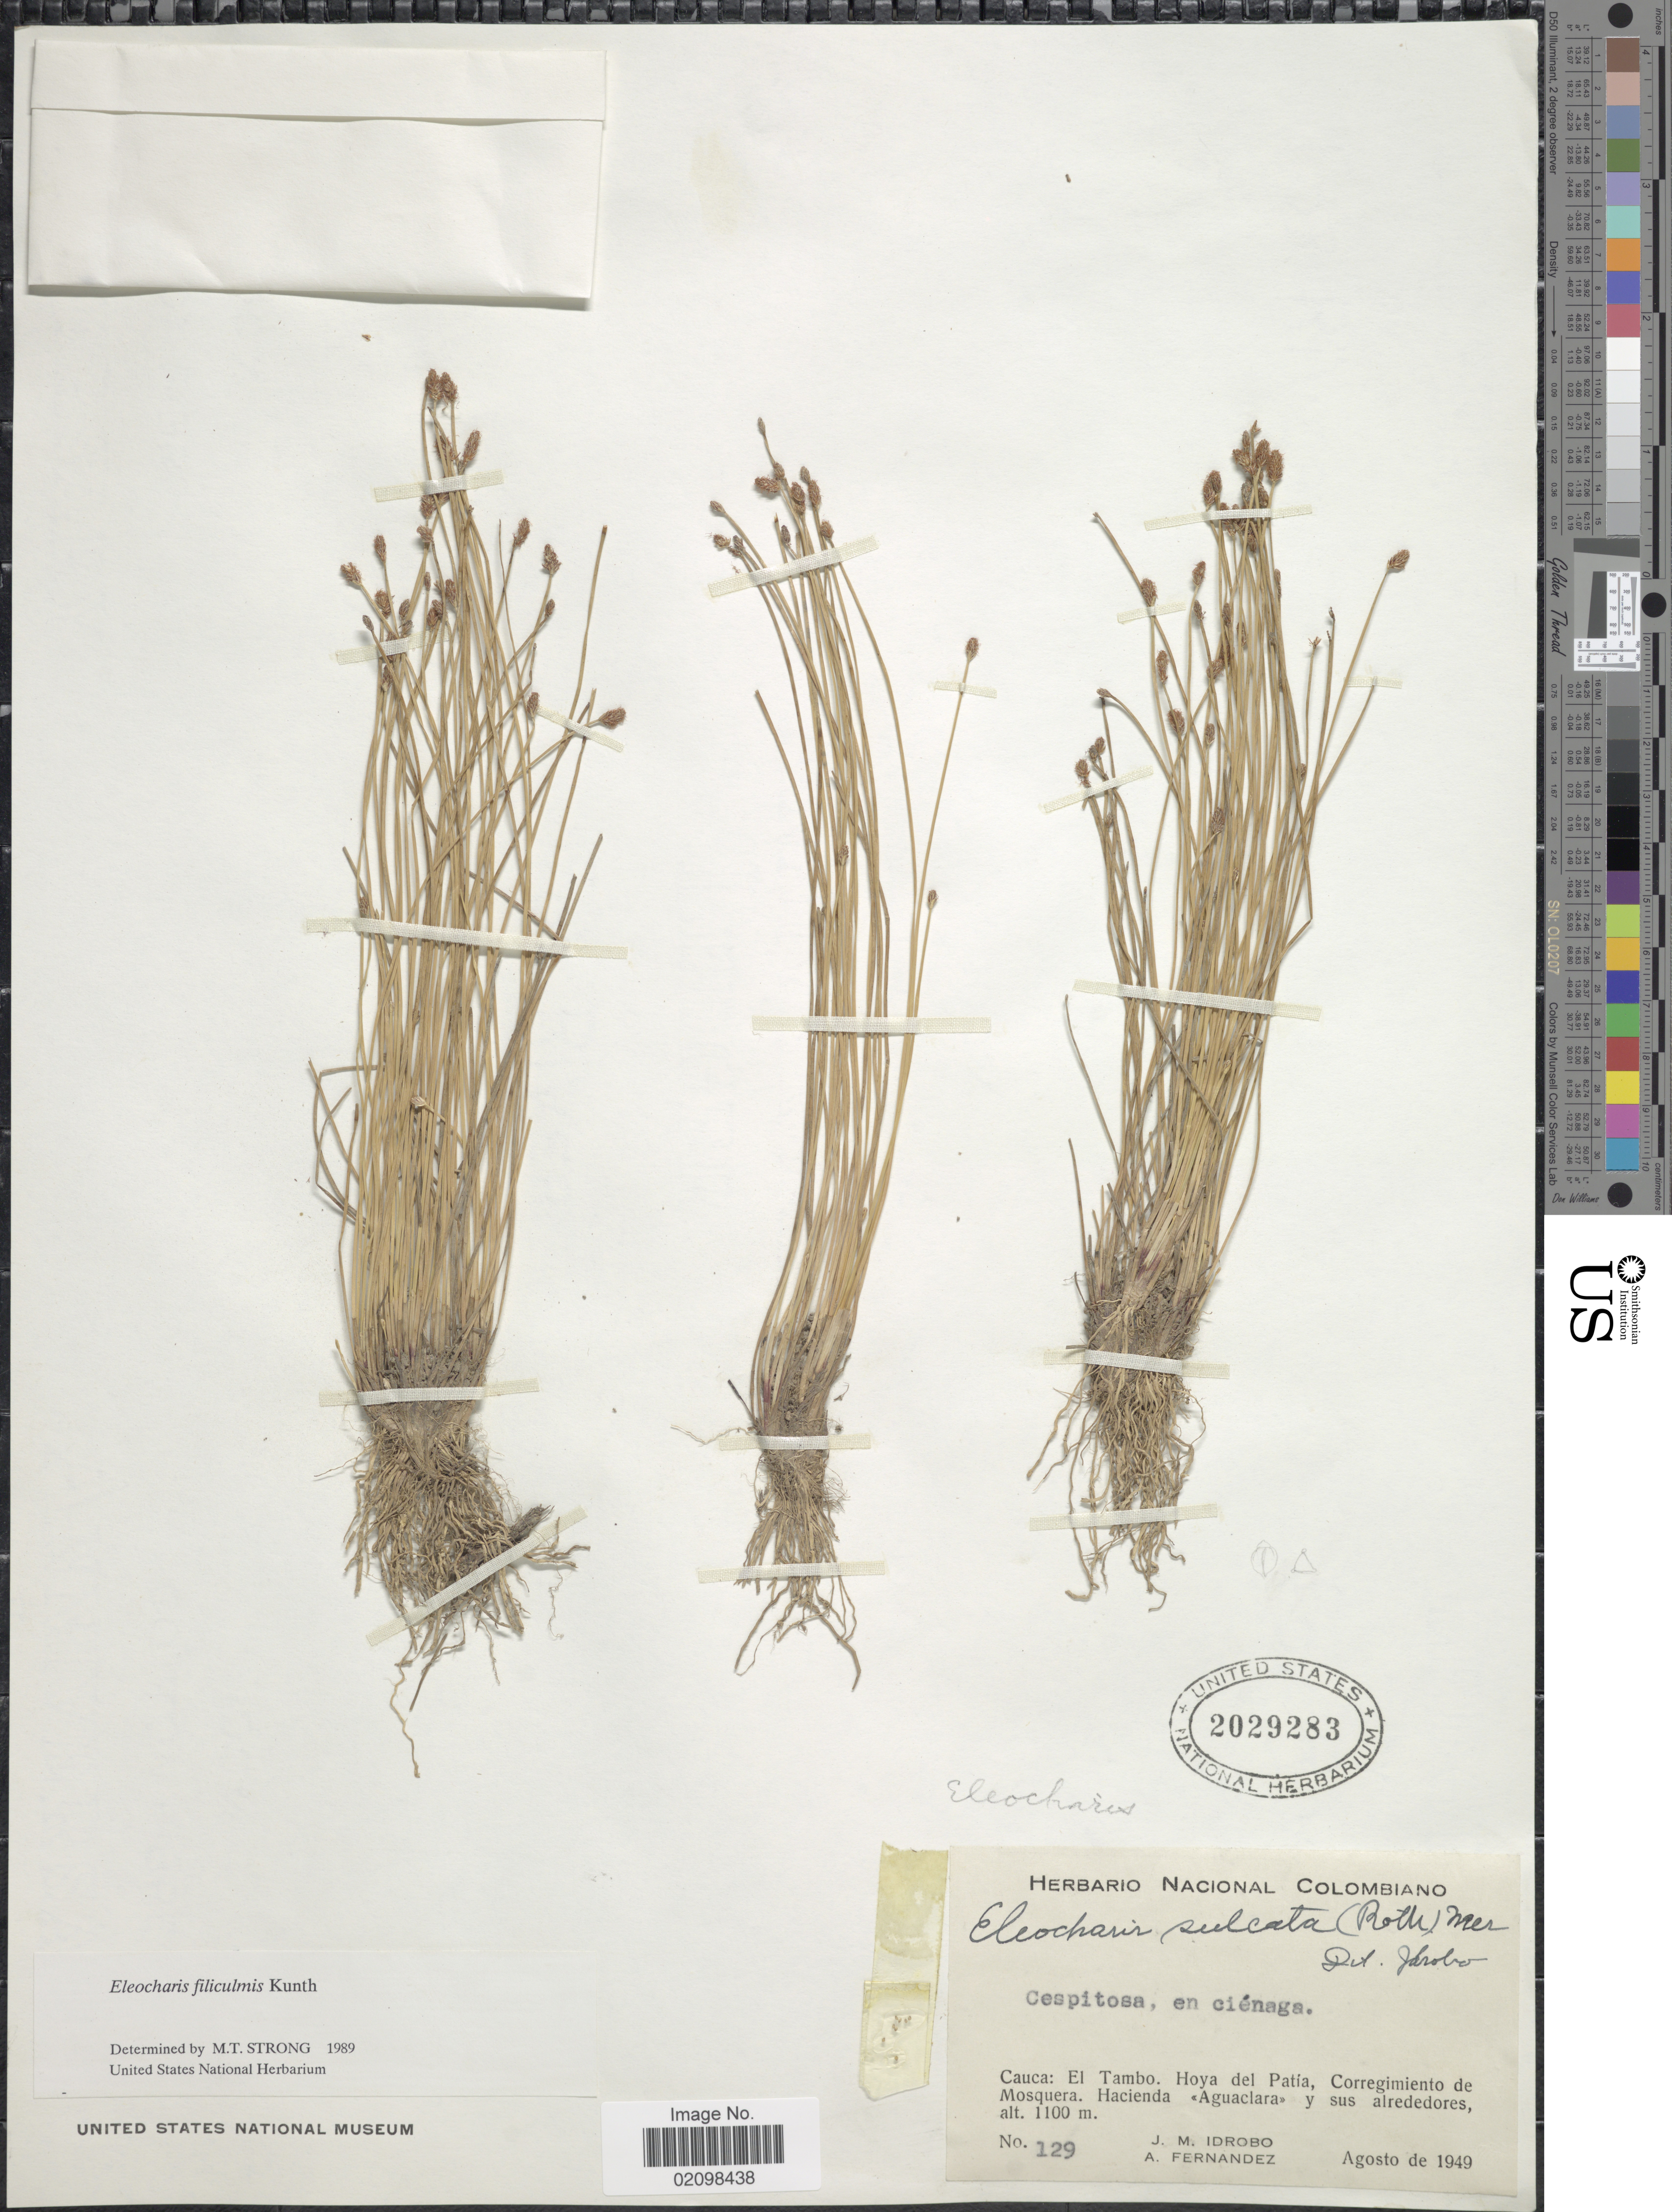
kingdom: Plantae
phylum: Tracheophyta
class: Liliopsida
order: Poales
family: Cyperaceae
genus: Eleocharis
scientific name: Eleocharis filiculmis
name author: Kunth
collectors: J. M. Idrobo & A. Fernandez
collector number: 129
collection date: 1949-08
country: Colombia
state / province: Cauca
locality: El Tambo. Hoya del Patía, Corregimiento de Mosquera. Hacienda <<Aguaclara>> y sus alrededores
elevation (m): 1100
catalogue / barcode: US 2029283